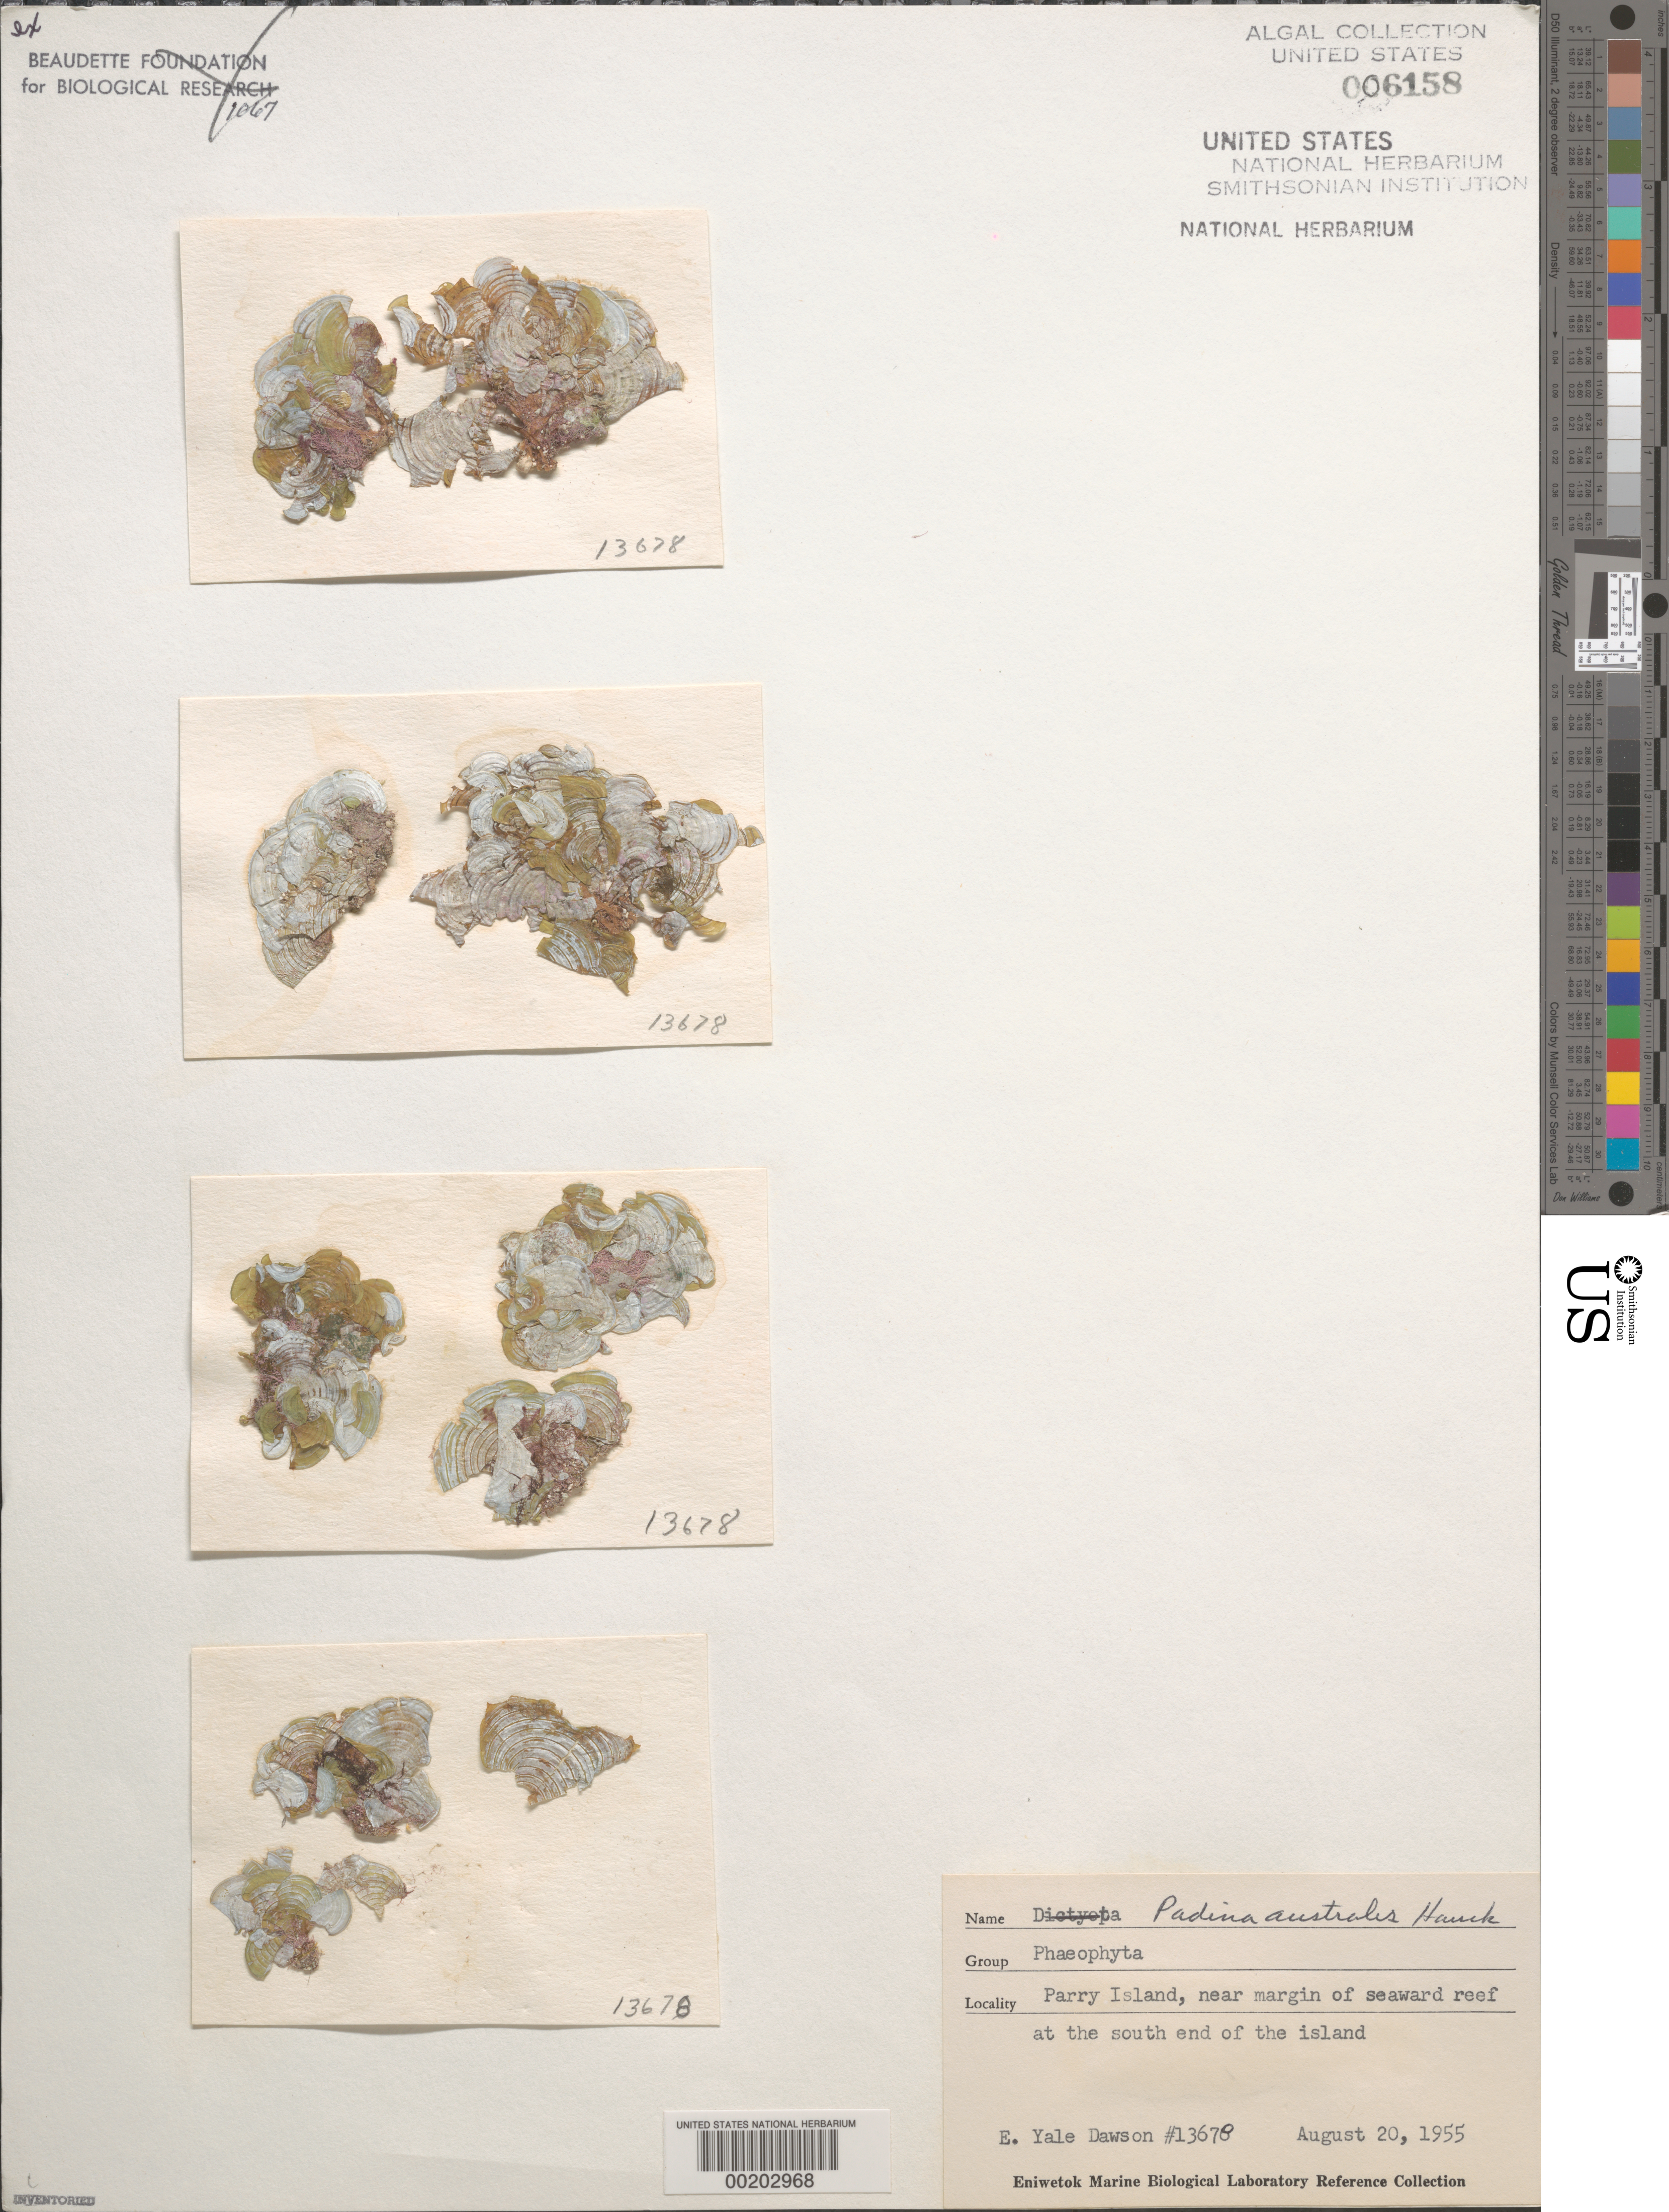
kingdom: Chromista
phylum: Ochrophyta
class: Phaeophyceae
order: Dictyotales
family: Dictyotaceae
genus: Padina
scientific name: Padina australis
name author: Hauck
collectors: E. Y. Dawson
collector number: EYD 13678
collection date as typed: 20 Aug 1955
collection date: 1955-08-20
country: Marshall Islands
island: Enewetak [Eniwetok] Atoll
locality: Parry Islet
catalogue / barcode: US 6158